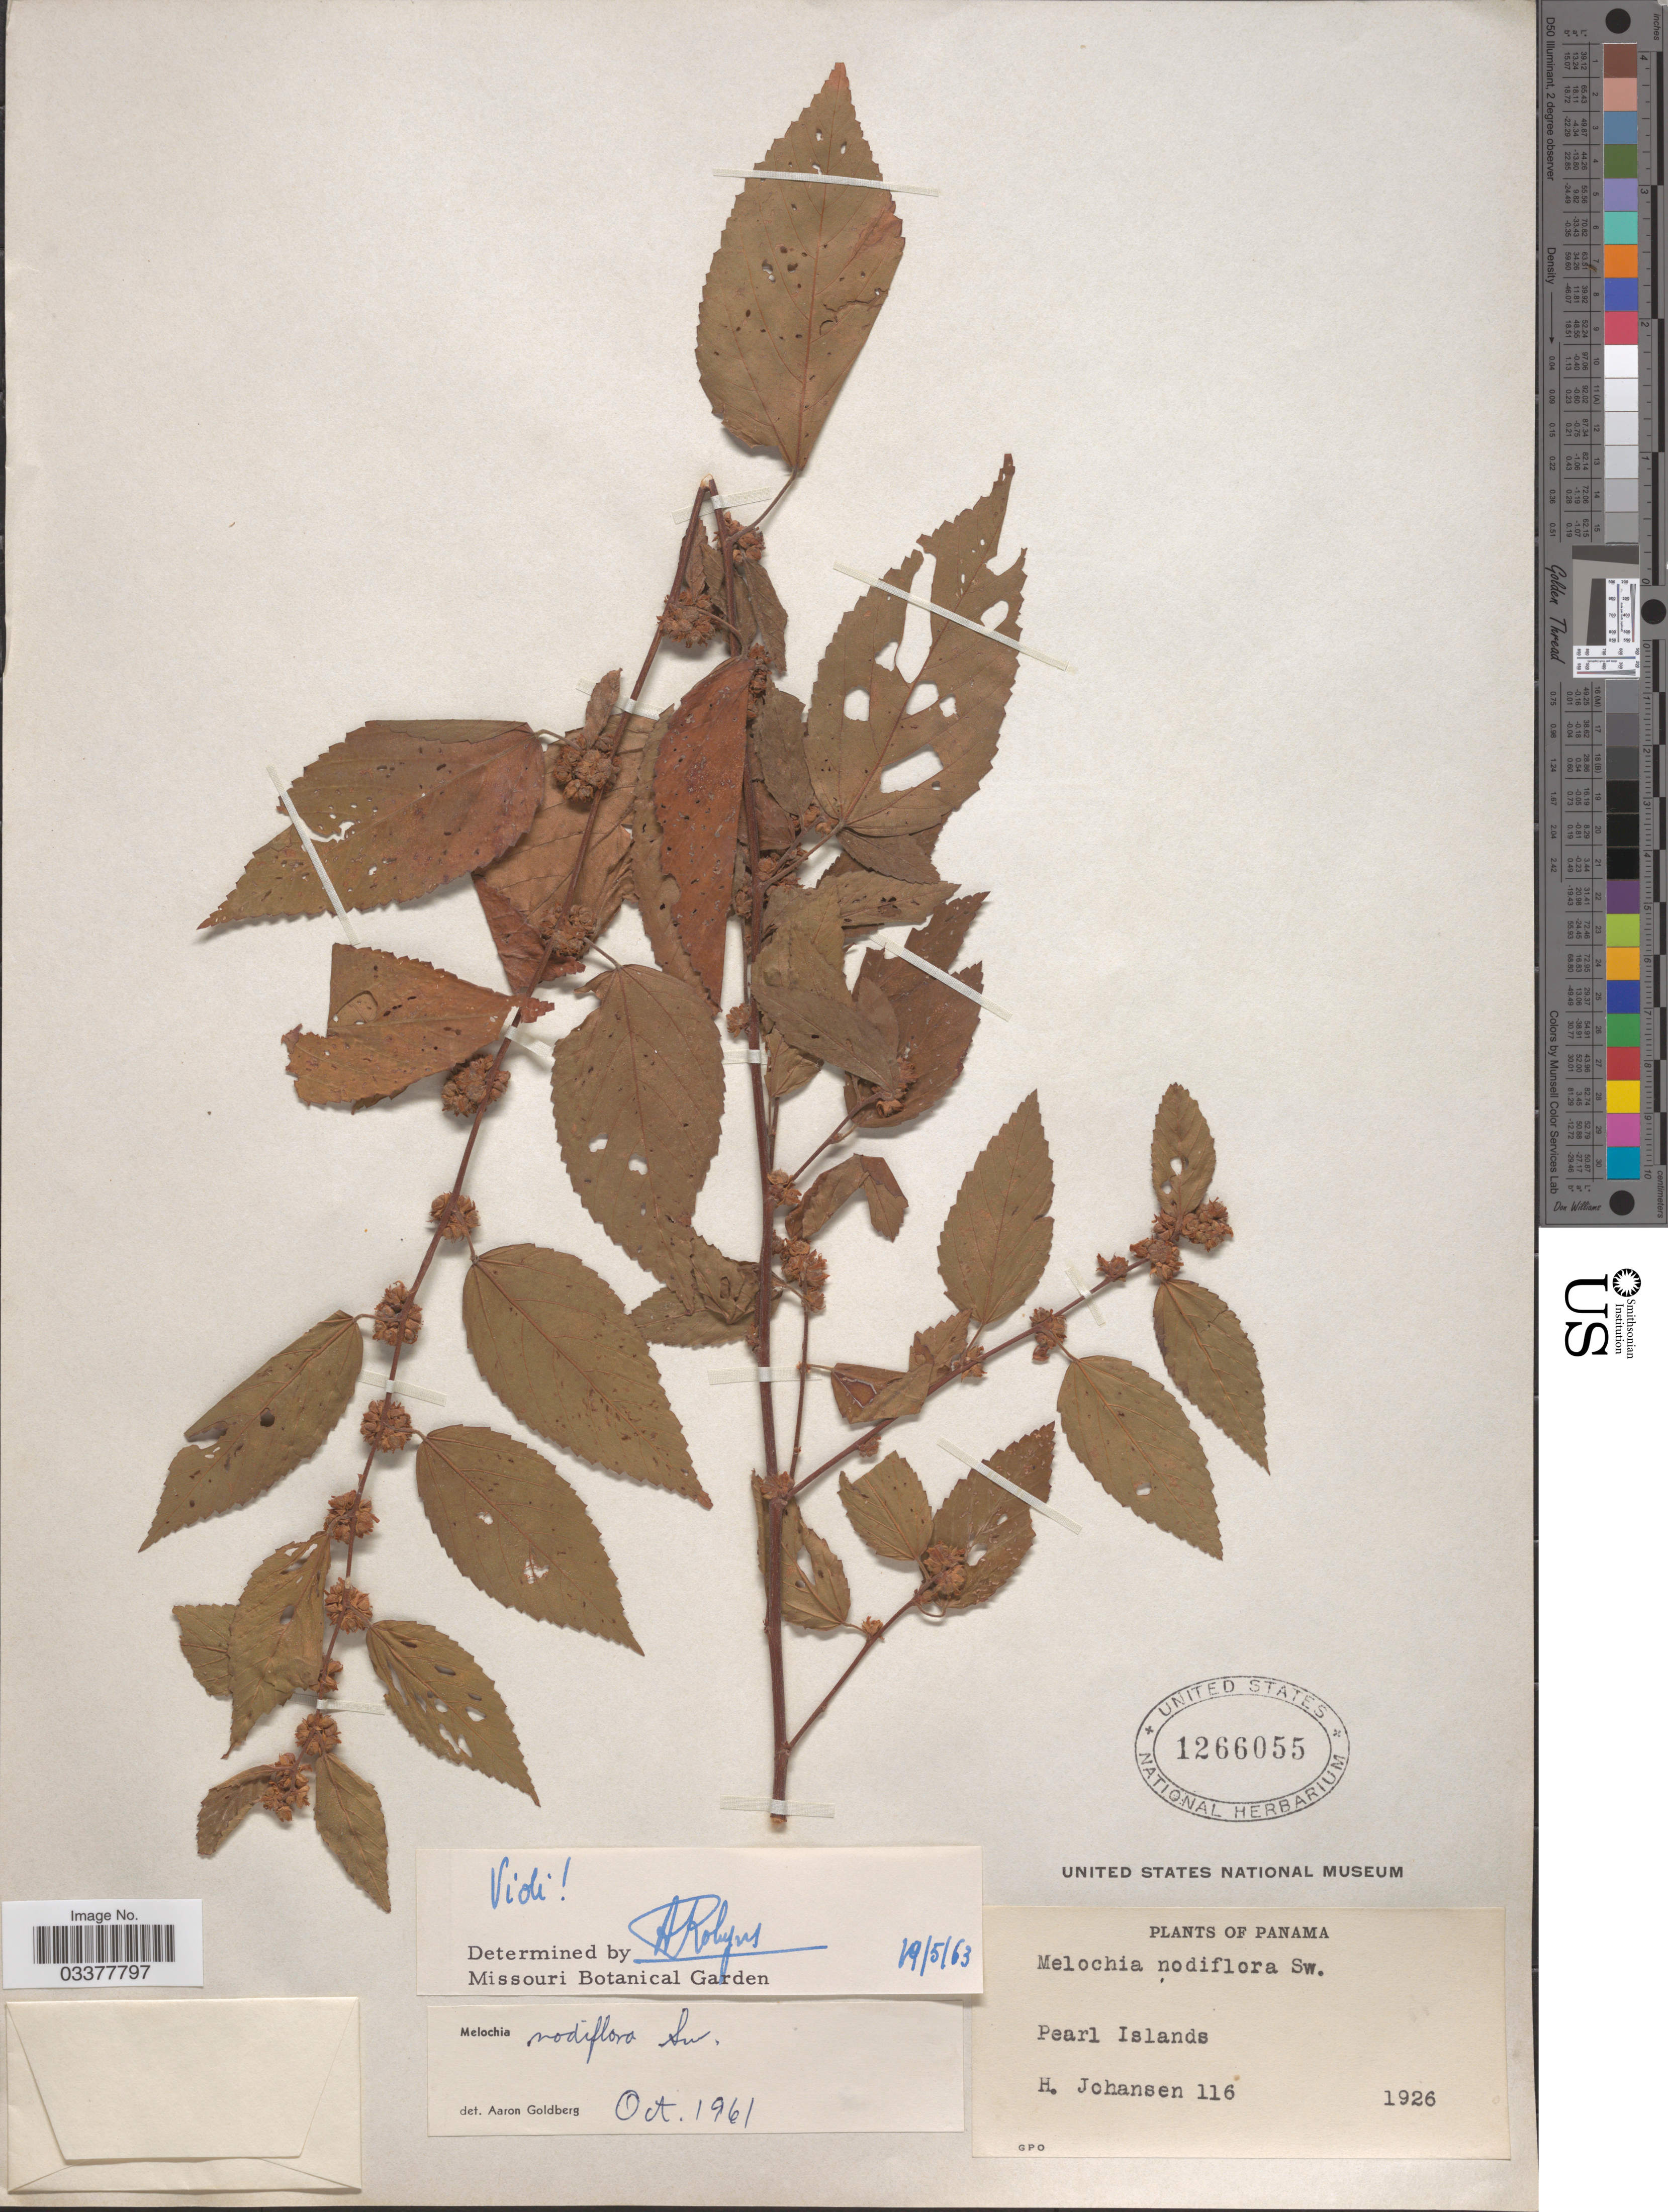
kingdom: Plantae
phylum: Tracheophyta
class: Magnoliopsida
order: Malvales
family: Malvaceae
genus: Melochia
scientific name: Melochia nodiflora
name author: Sw.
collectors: H. Johansen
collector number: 116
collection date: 1926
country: Panama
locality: Pearl Islands.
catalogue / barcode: US 1266055